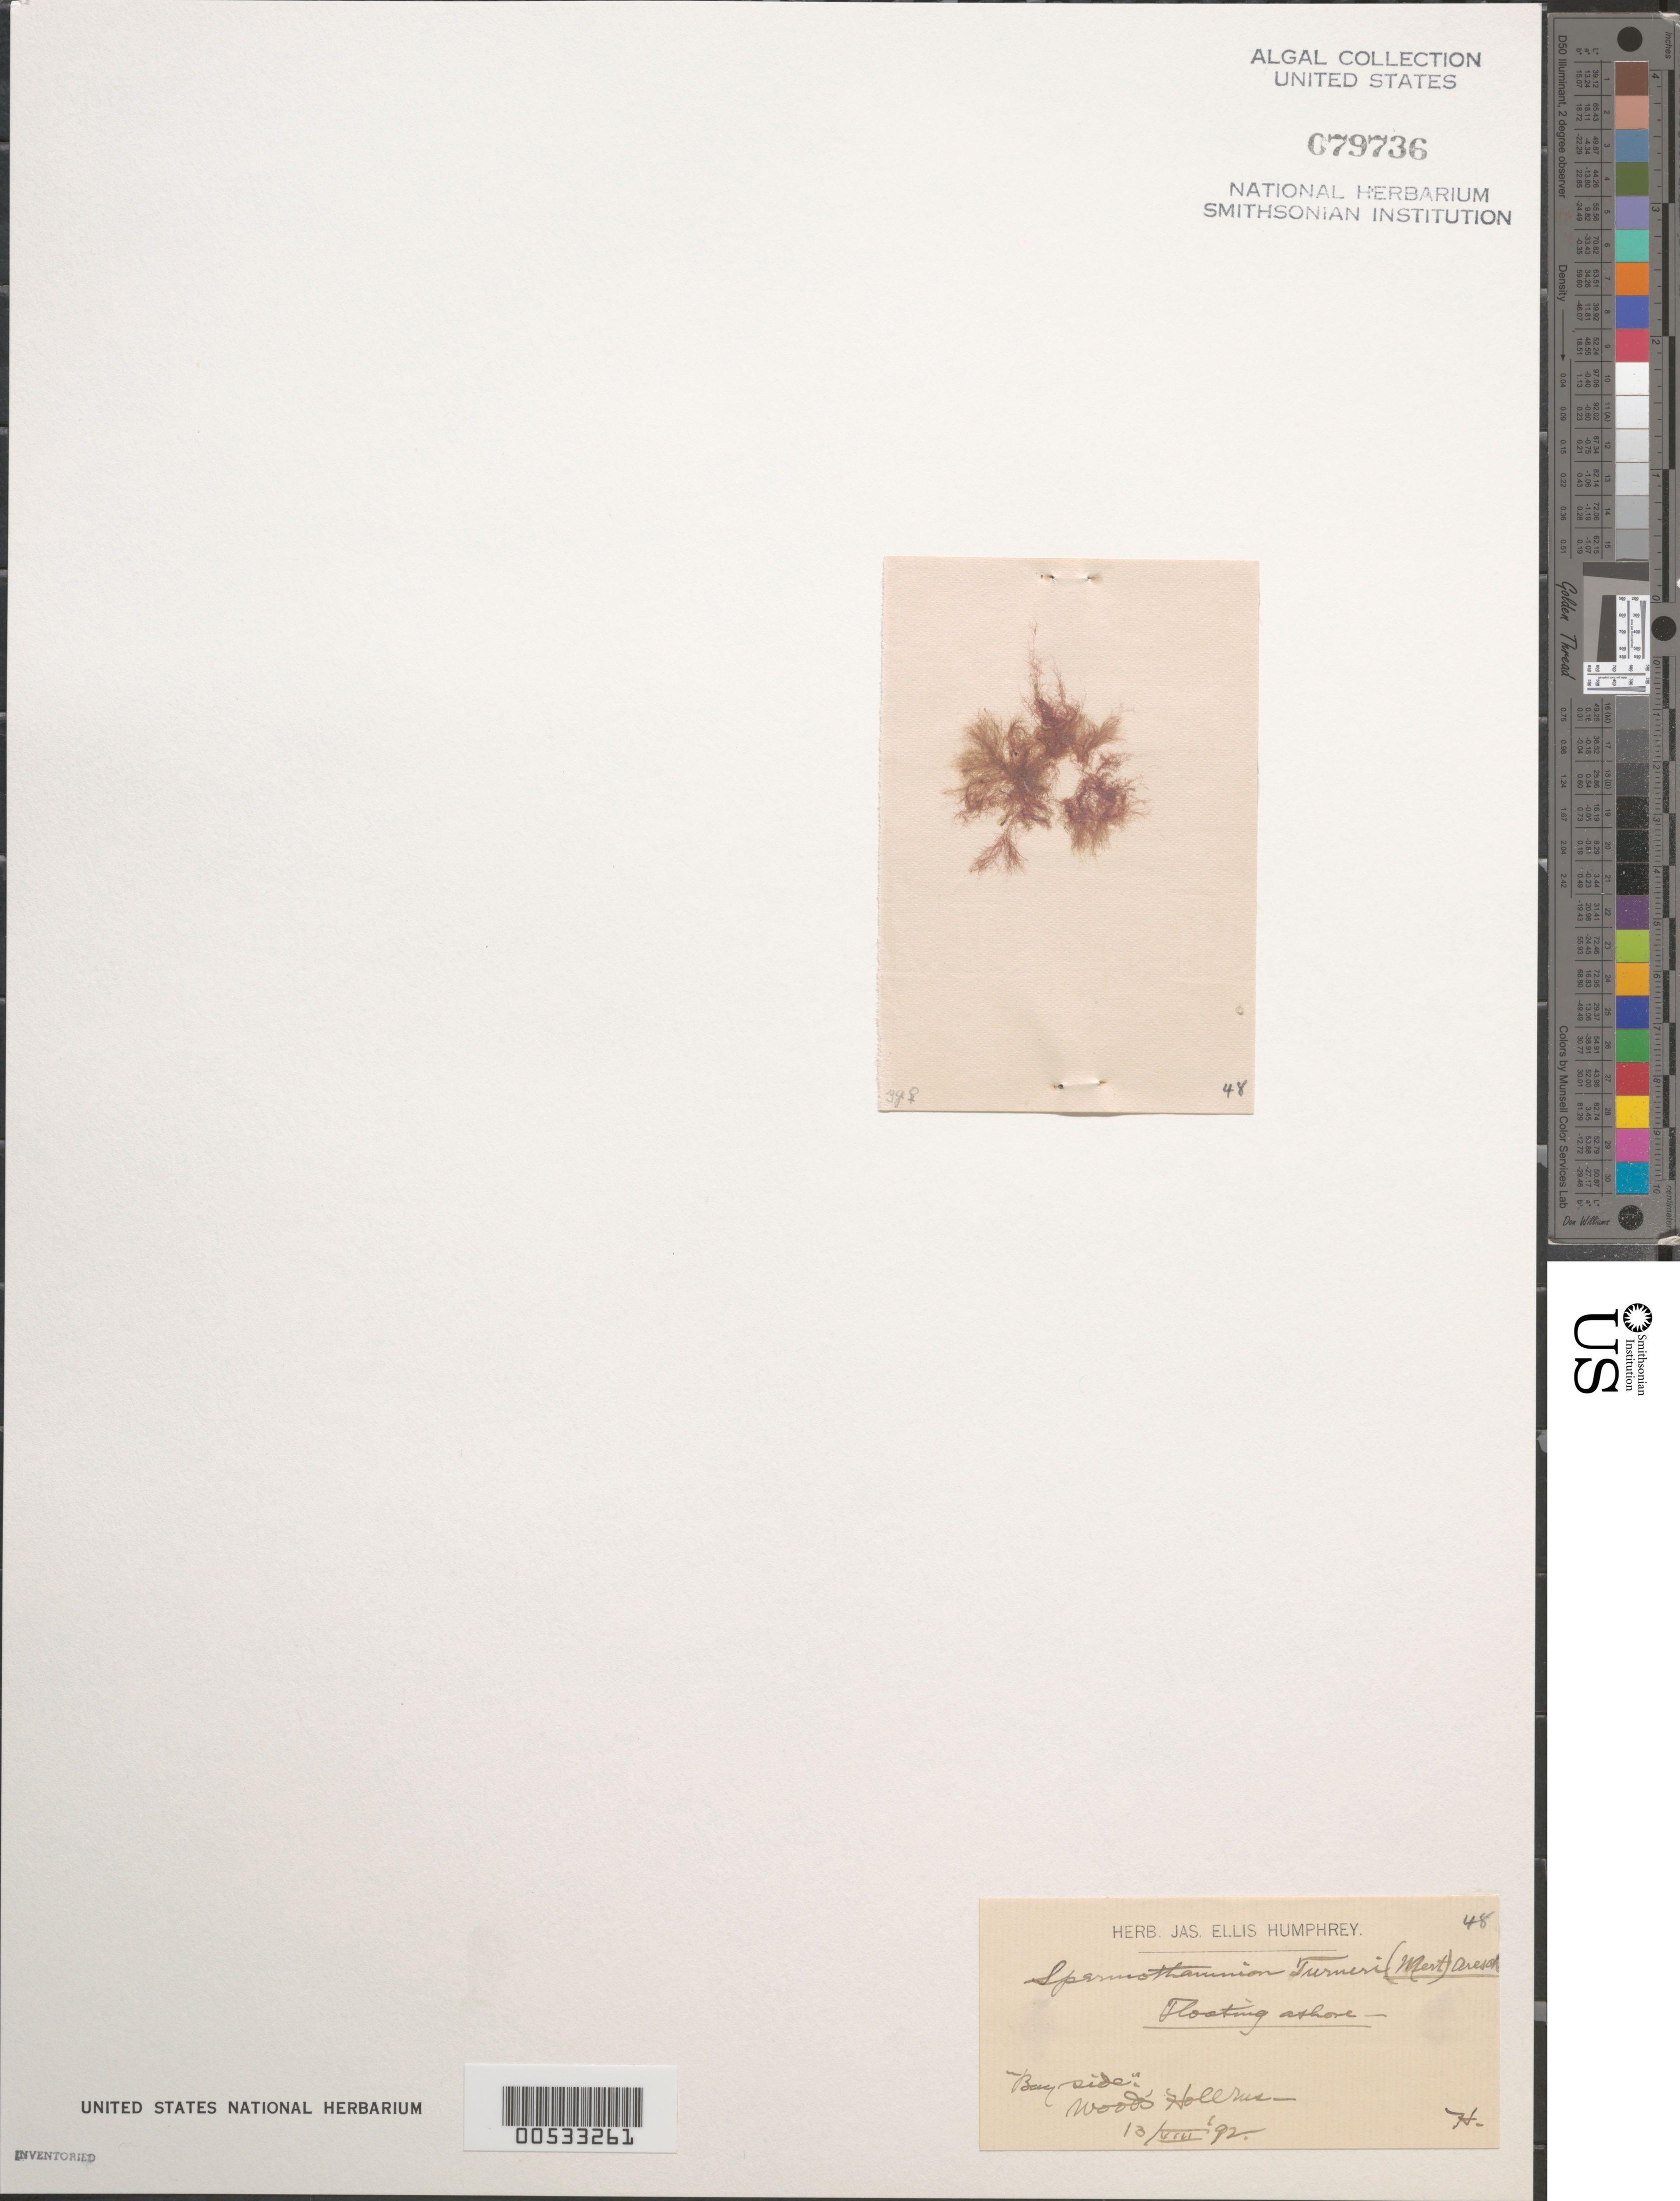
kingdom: Plantae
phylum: Rhodophyta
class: Florideophyceae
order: Ceramiales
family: Ceramiaceae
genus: Scagelothamnion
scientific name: Scagelothamnion turneri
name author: (Mert. ex Roth) A. Athanasiadis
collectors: J. Humphrey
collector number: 48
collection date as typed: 13 Aug 1892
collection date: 1892-08-13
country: United States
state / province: Massachusetts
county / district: Barnstable County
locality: Woods Hole (Wood's Holl), bay side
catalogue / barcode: US 79736